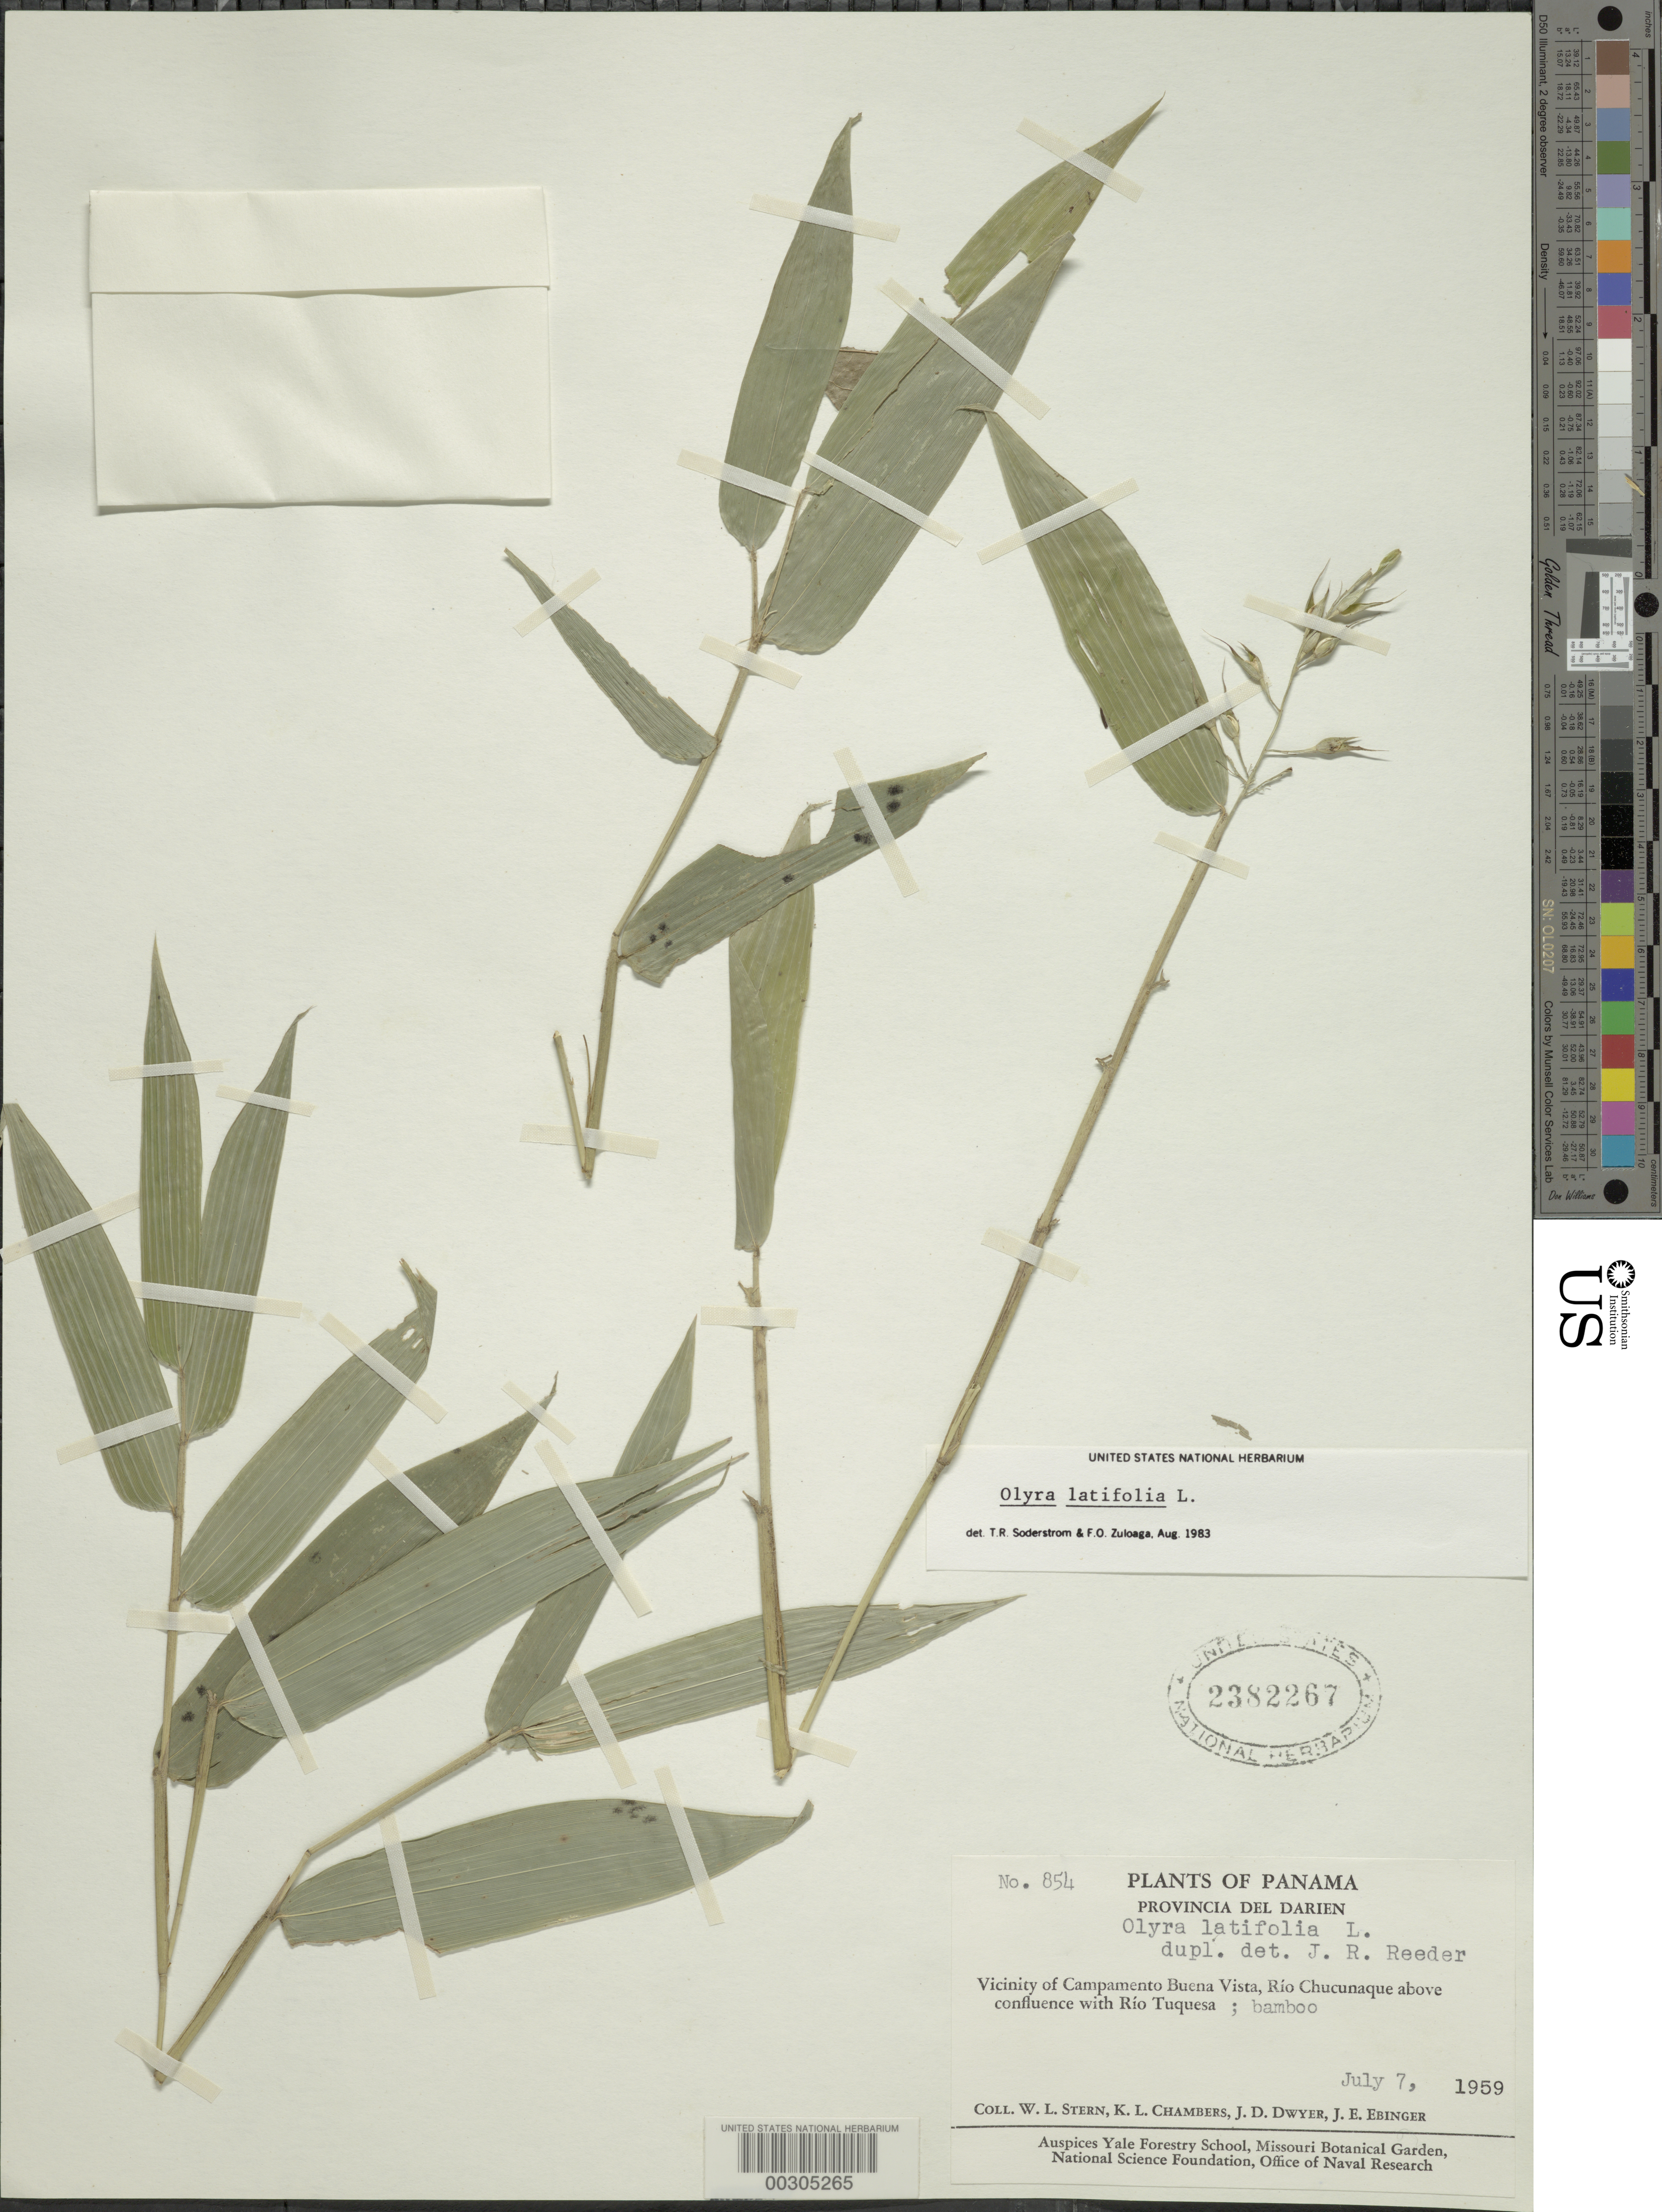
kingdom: Plantae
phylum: Tracheophyta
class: Liliopsida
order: Poales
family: Poaceae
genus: Olyra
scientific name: Olyra latifolia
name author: L.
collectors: W. L. Stern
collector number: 854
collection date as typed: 07 Jul 1959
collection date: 1959-07-07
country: Panama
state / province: Darién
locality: Campamento Buena Vista, Rio Chucunaque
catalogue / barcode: US 2382267